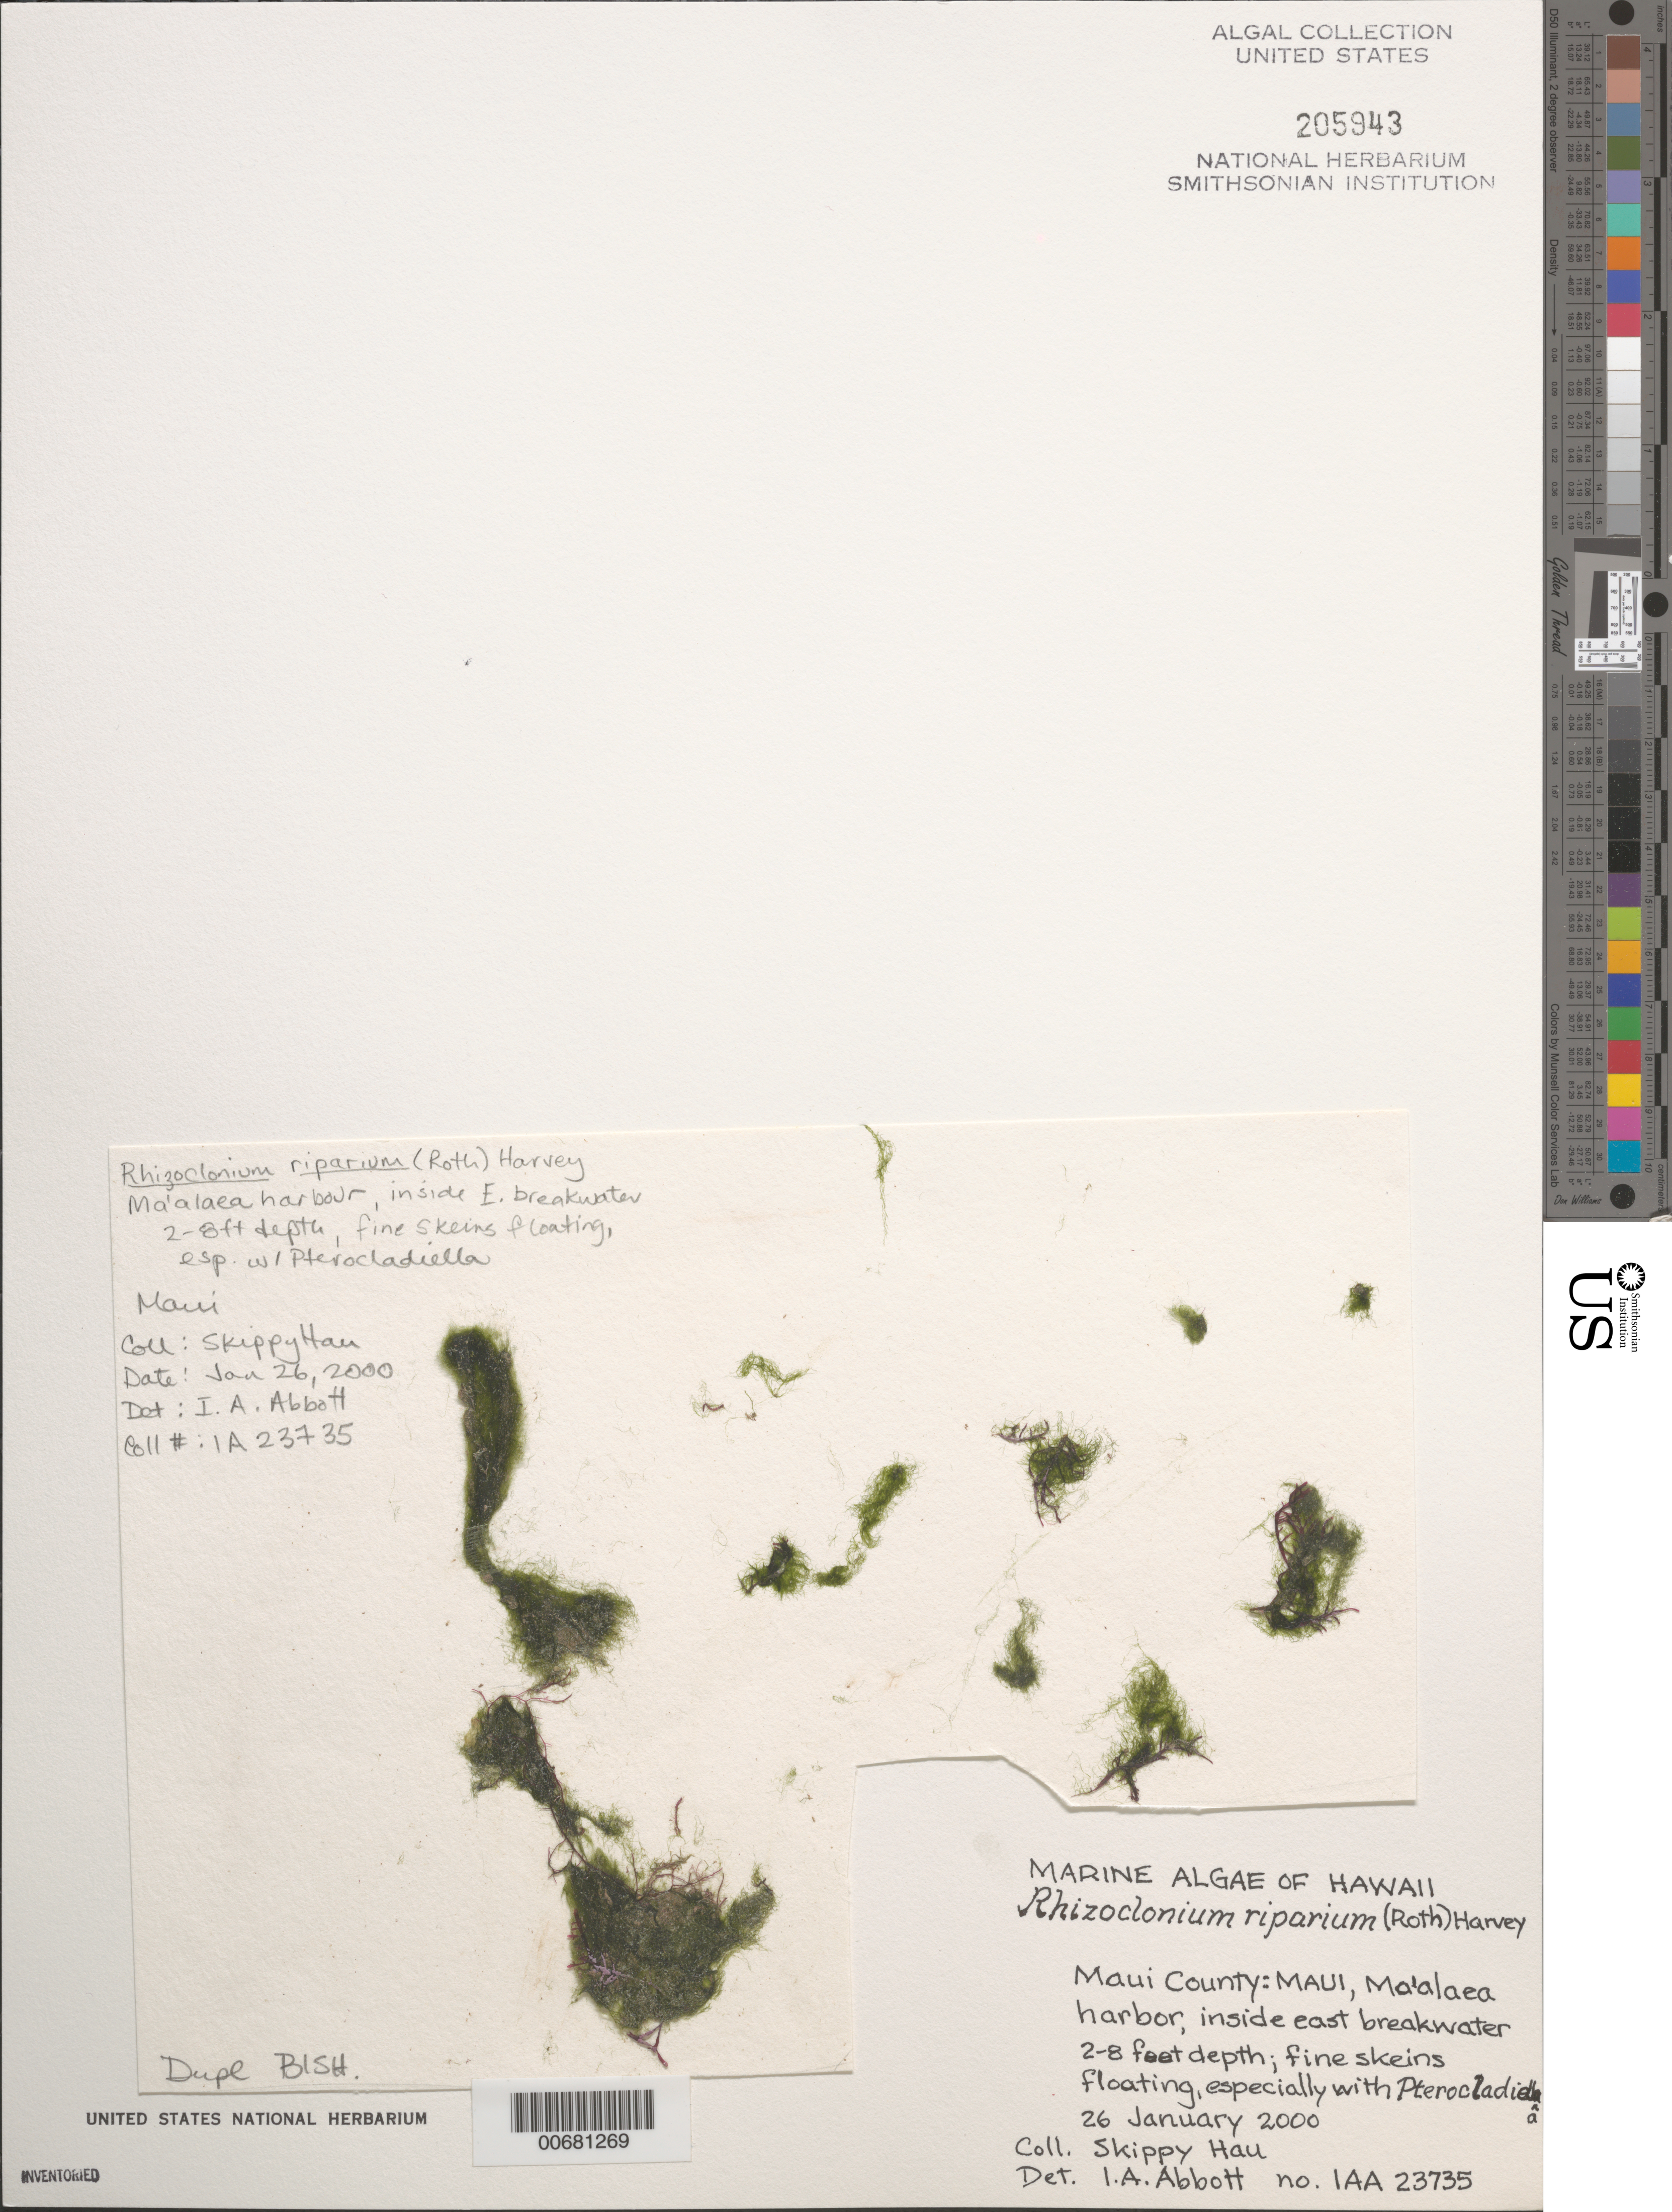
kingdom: Plantae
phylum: Chlorophyta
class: Ulvophyceae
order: Cladophorales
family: Cladophoraceae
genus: Rhizoclonium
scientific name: Rhizoclonium riparium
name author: (Roth) Harv.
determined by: Abbott, Isabella A.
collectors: S. Hau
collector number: IAA 23735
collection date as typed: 26 Feb 2000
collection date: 2000-02-26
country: United States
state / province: Hawaii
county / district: Maui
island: Maui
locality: Ma'alaea Harbor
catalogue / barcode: US 205943